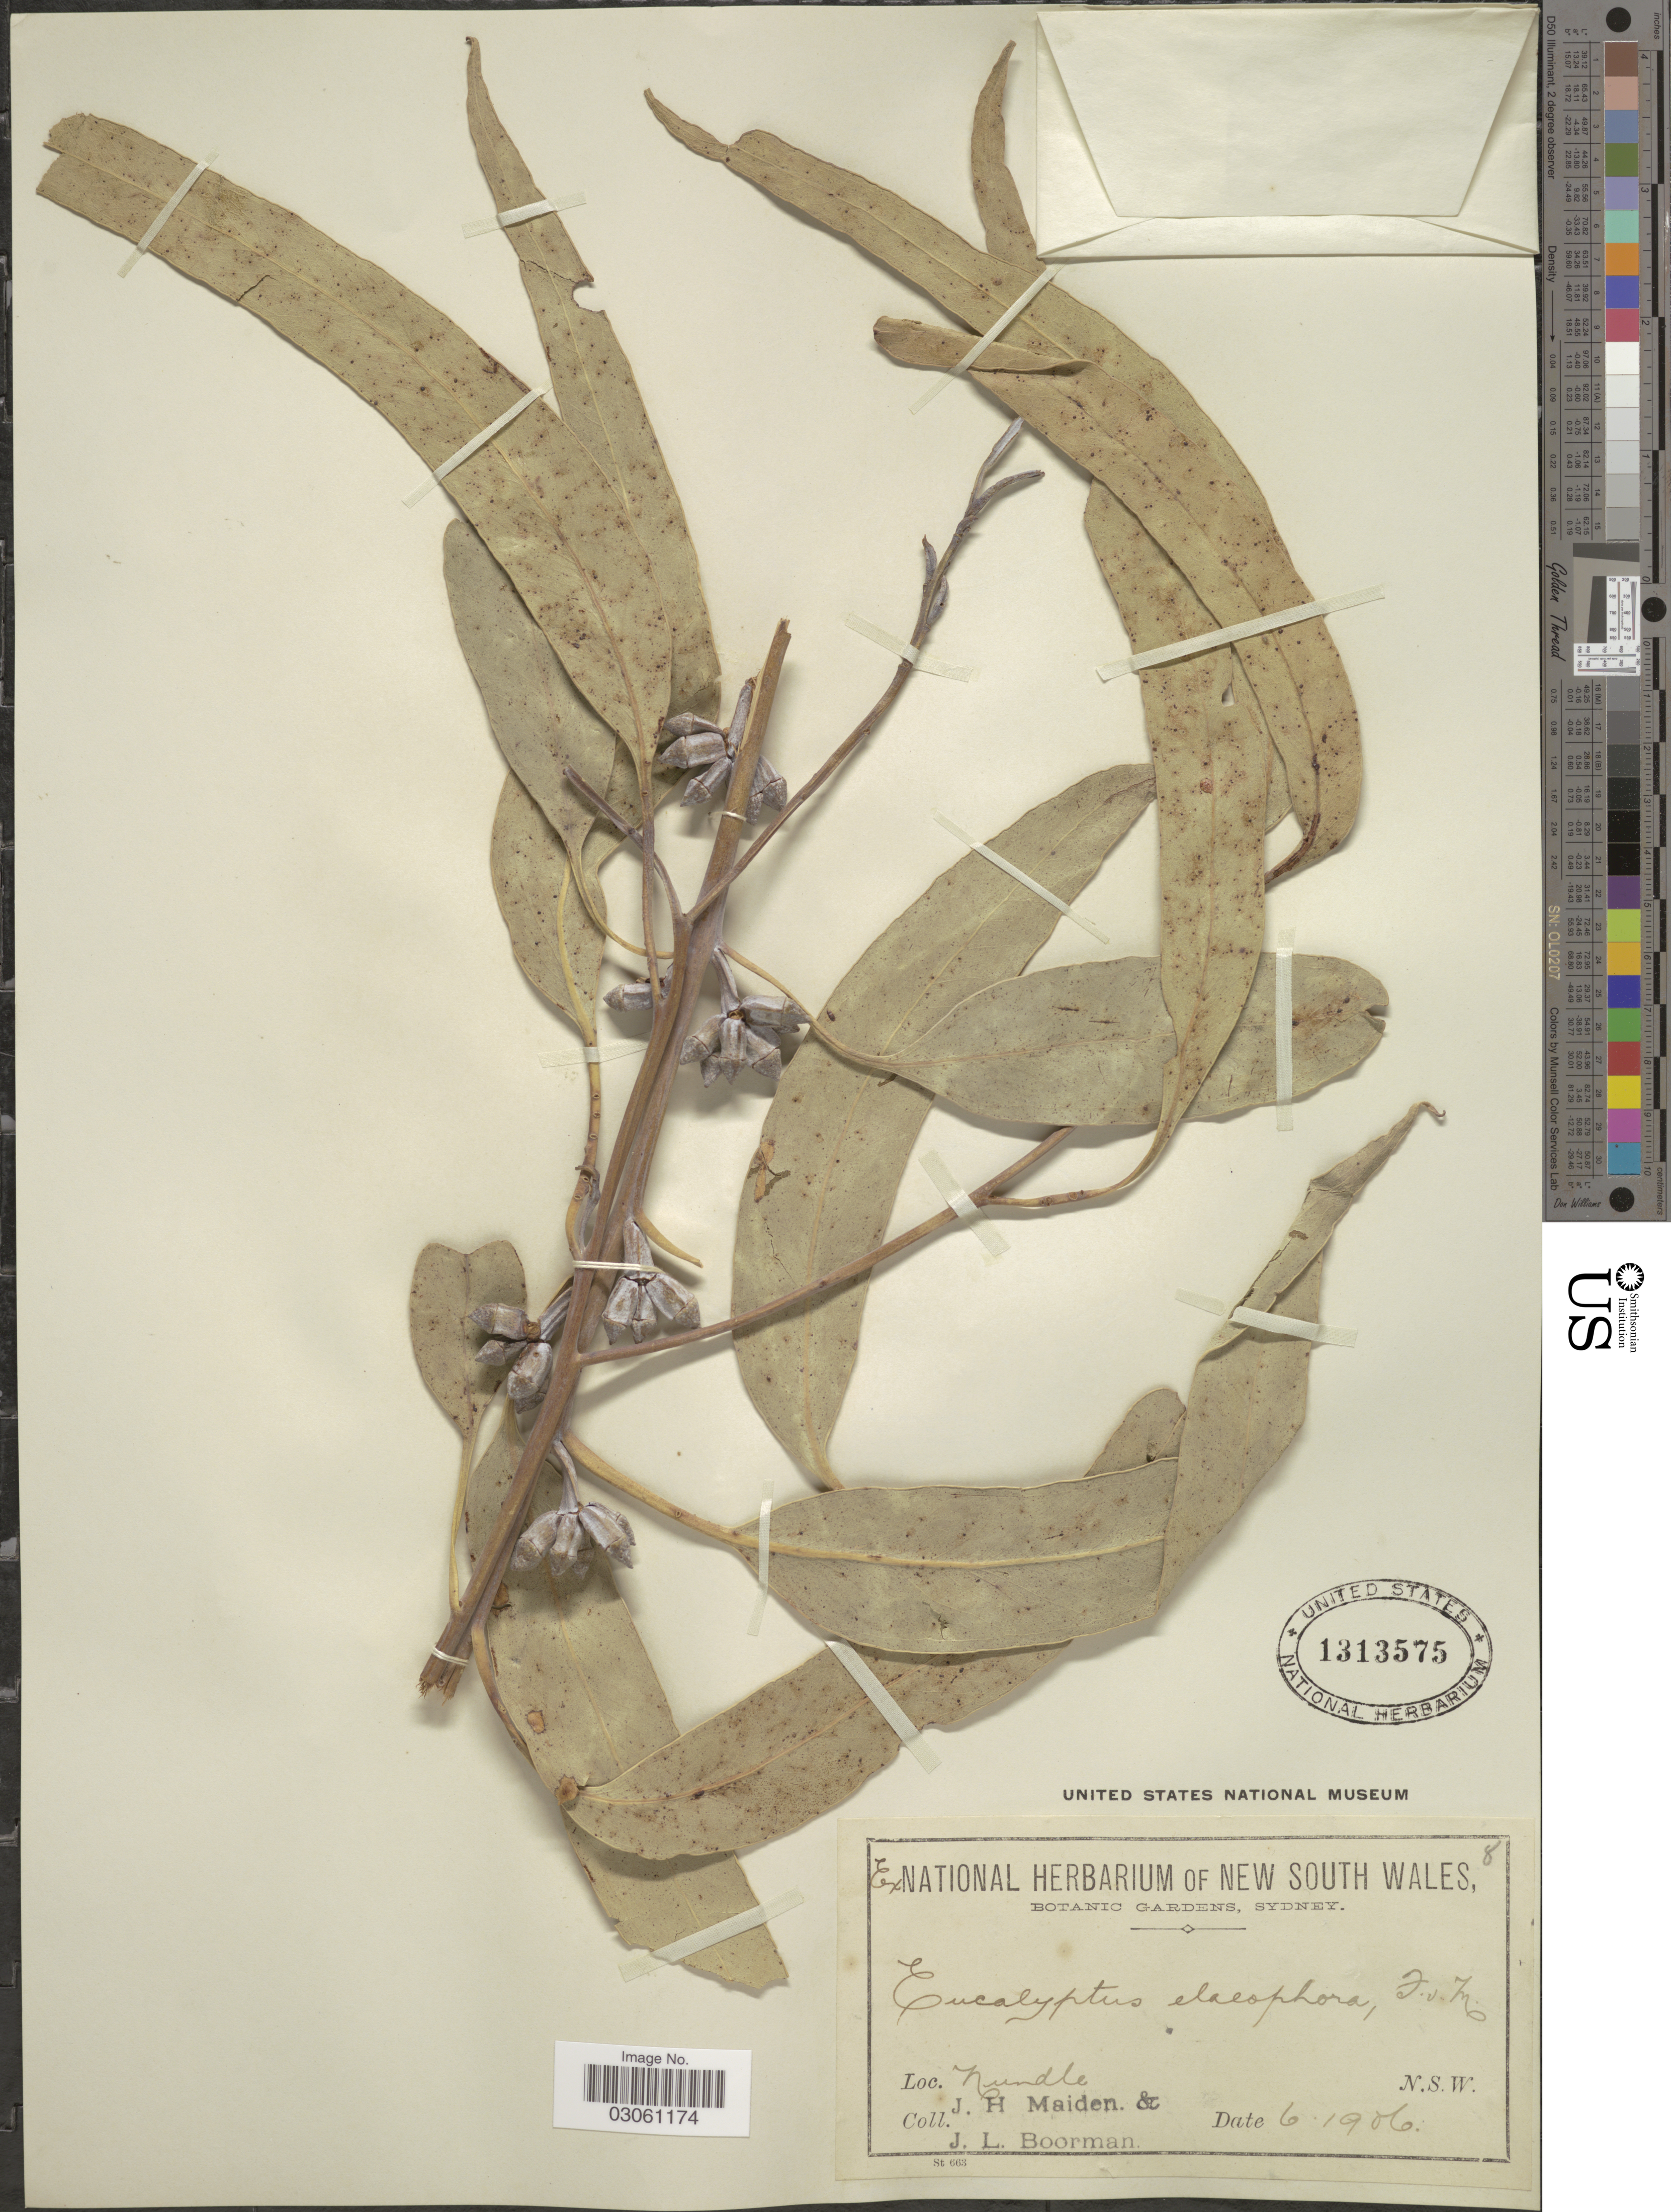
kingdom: Plantae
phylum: Tracheophyta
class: Magnoliopsida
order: Myrtales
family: Myrtaceae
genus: Eucalyptus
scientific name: Eucalyptus elaeophora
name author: F. Muell.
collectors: J. Maiden & J. Boorman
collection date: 1906-06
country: Australia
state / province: New South Wales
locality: Nundle.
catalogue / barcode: US 1313575